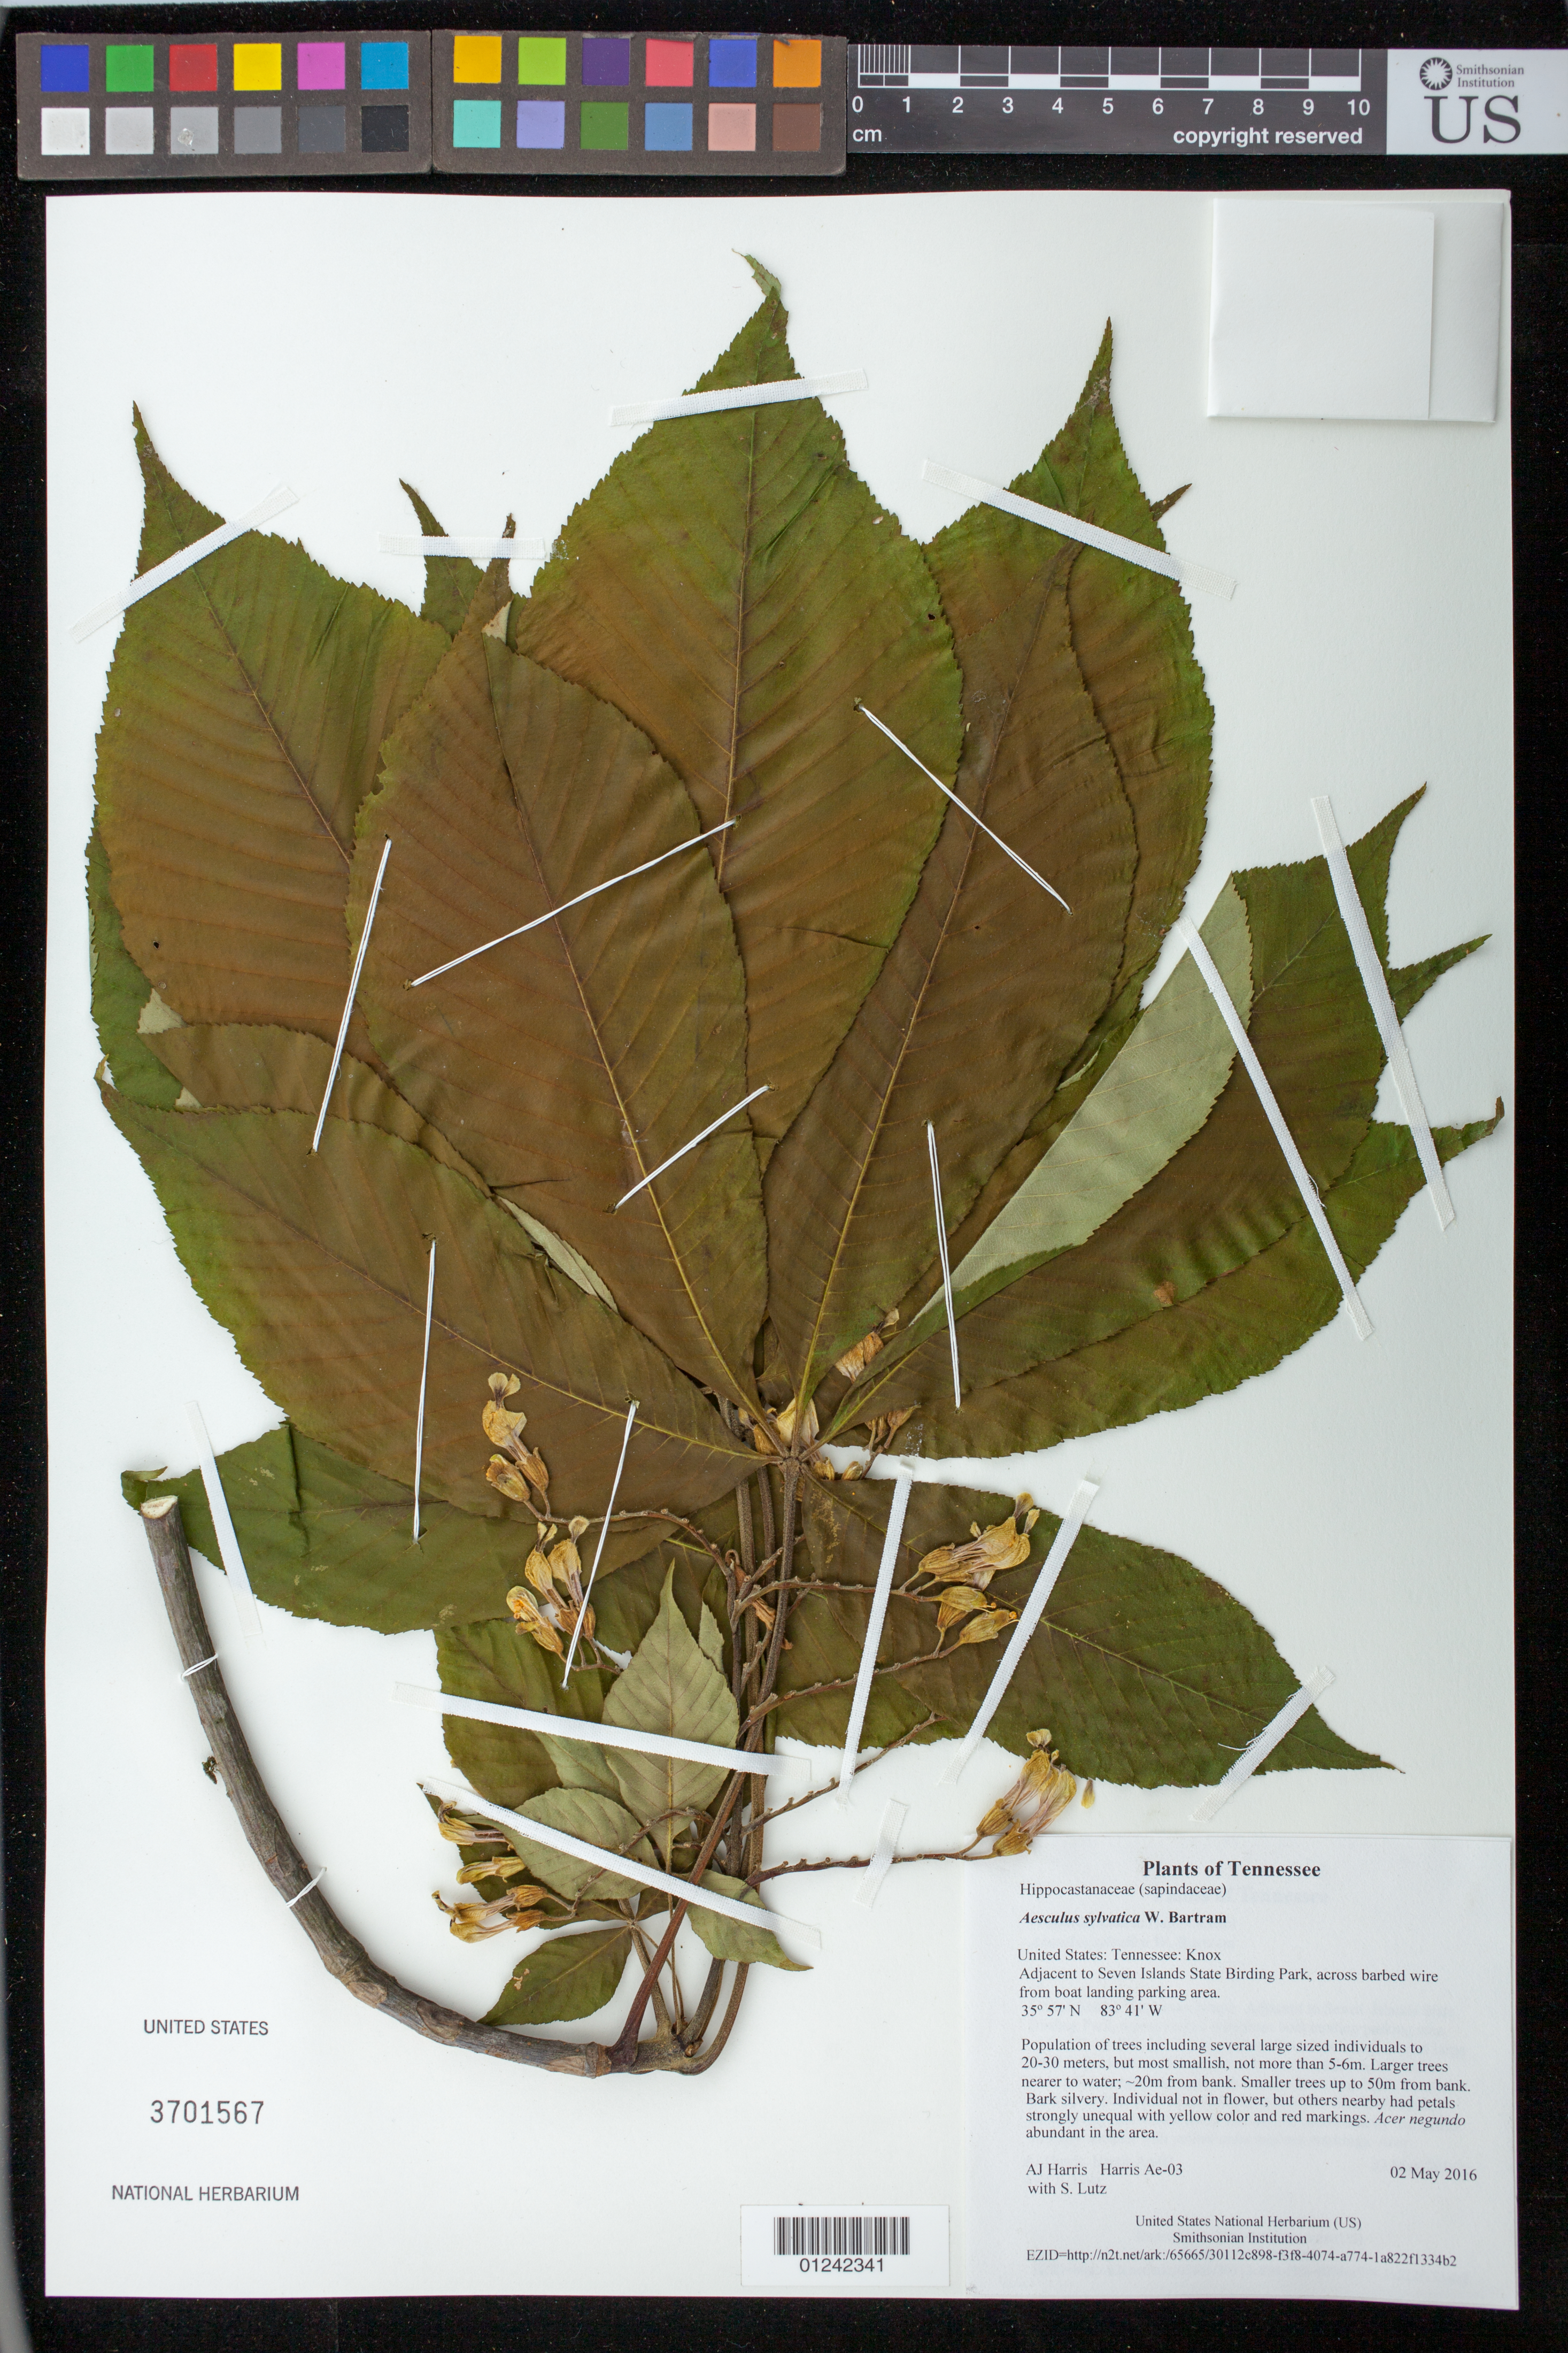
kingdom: Plantae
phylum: Tracheophyta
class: Magnoliopsida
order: Sapindales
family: Sapindaceae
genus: Aesculus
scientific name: Aesculus sylvatica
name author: W. Bartram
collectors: A. J. Harris & S. Lutz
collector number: Harris Ae-03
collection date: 2016-05-02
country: United States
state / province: Tennessee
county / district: Knox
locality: Adjacent to Seven Islands State Birding Park, across barbed wire from boat landing parking area.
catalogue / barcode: US 3701567